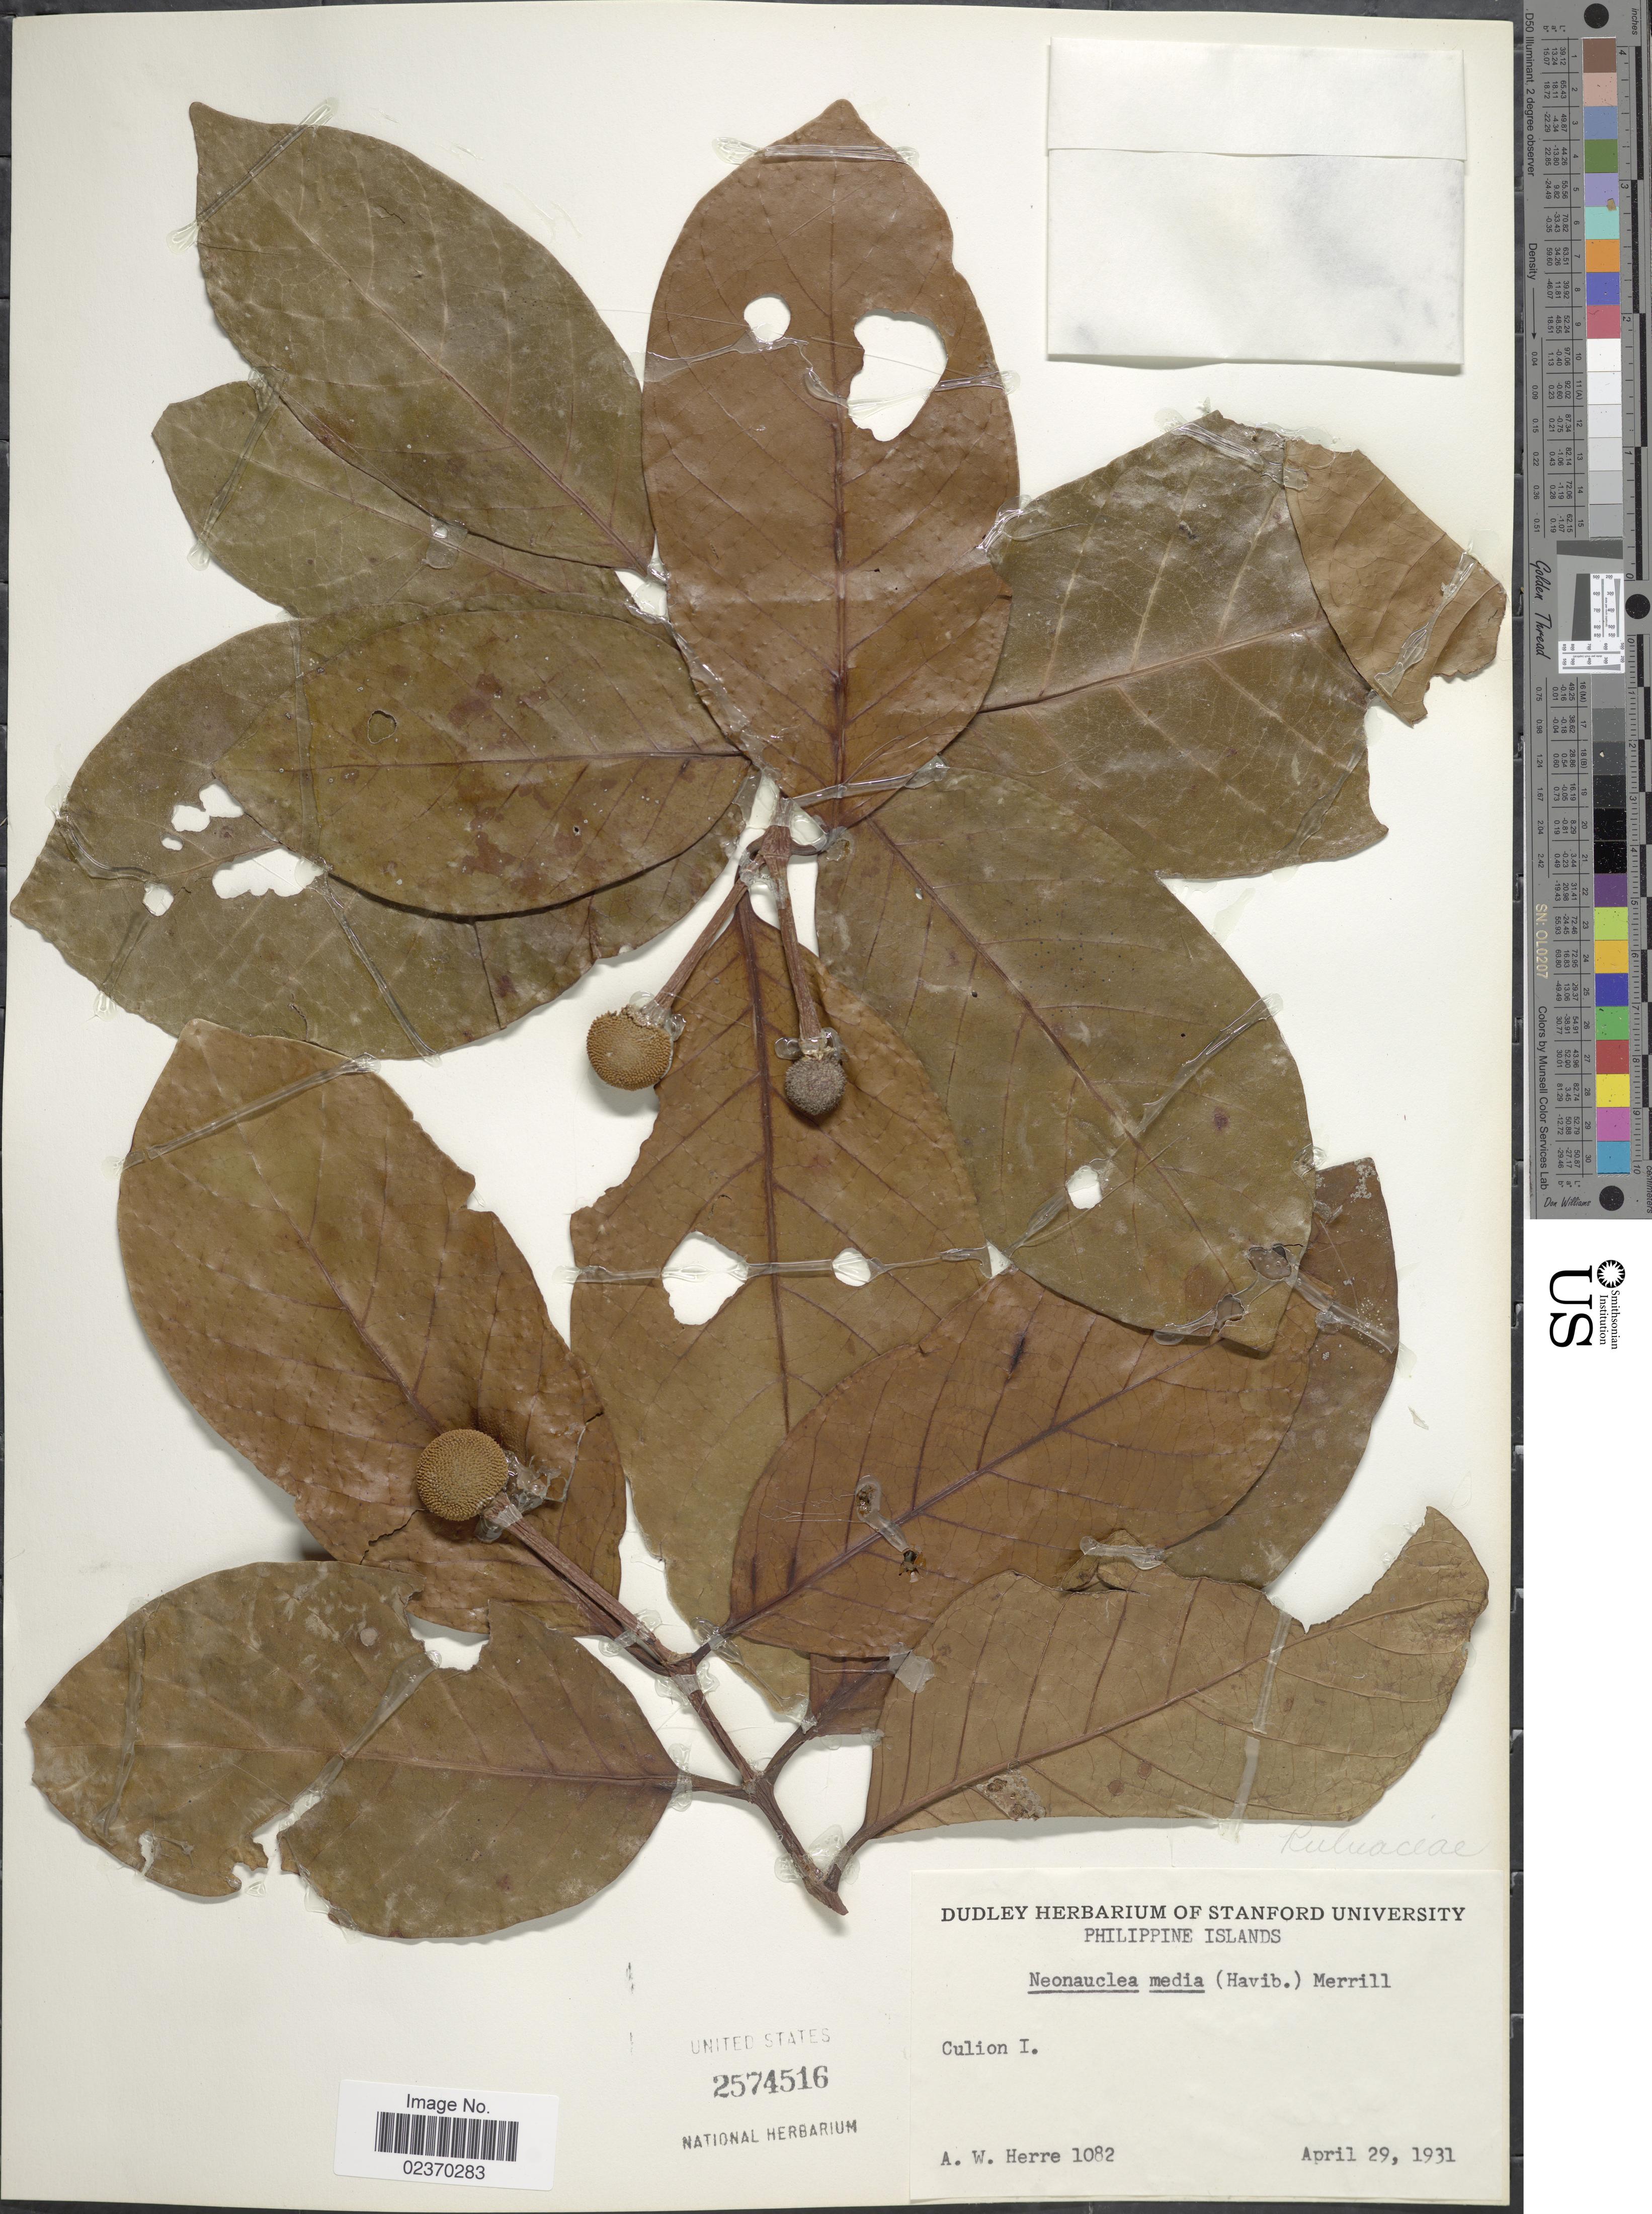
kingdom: Plantae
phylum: Tracheophyta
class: Magnoliopsida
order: Gentianales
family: Rubiaceae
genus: Neonauclea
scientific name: Neonauclea media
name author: (Havil.) Merr.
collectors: A. W. Herre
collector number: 1082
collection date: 1931-04-29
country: Philippines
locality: Philippine Islands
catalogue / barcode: US 2574516